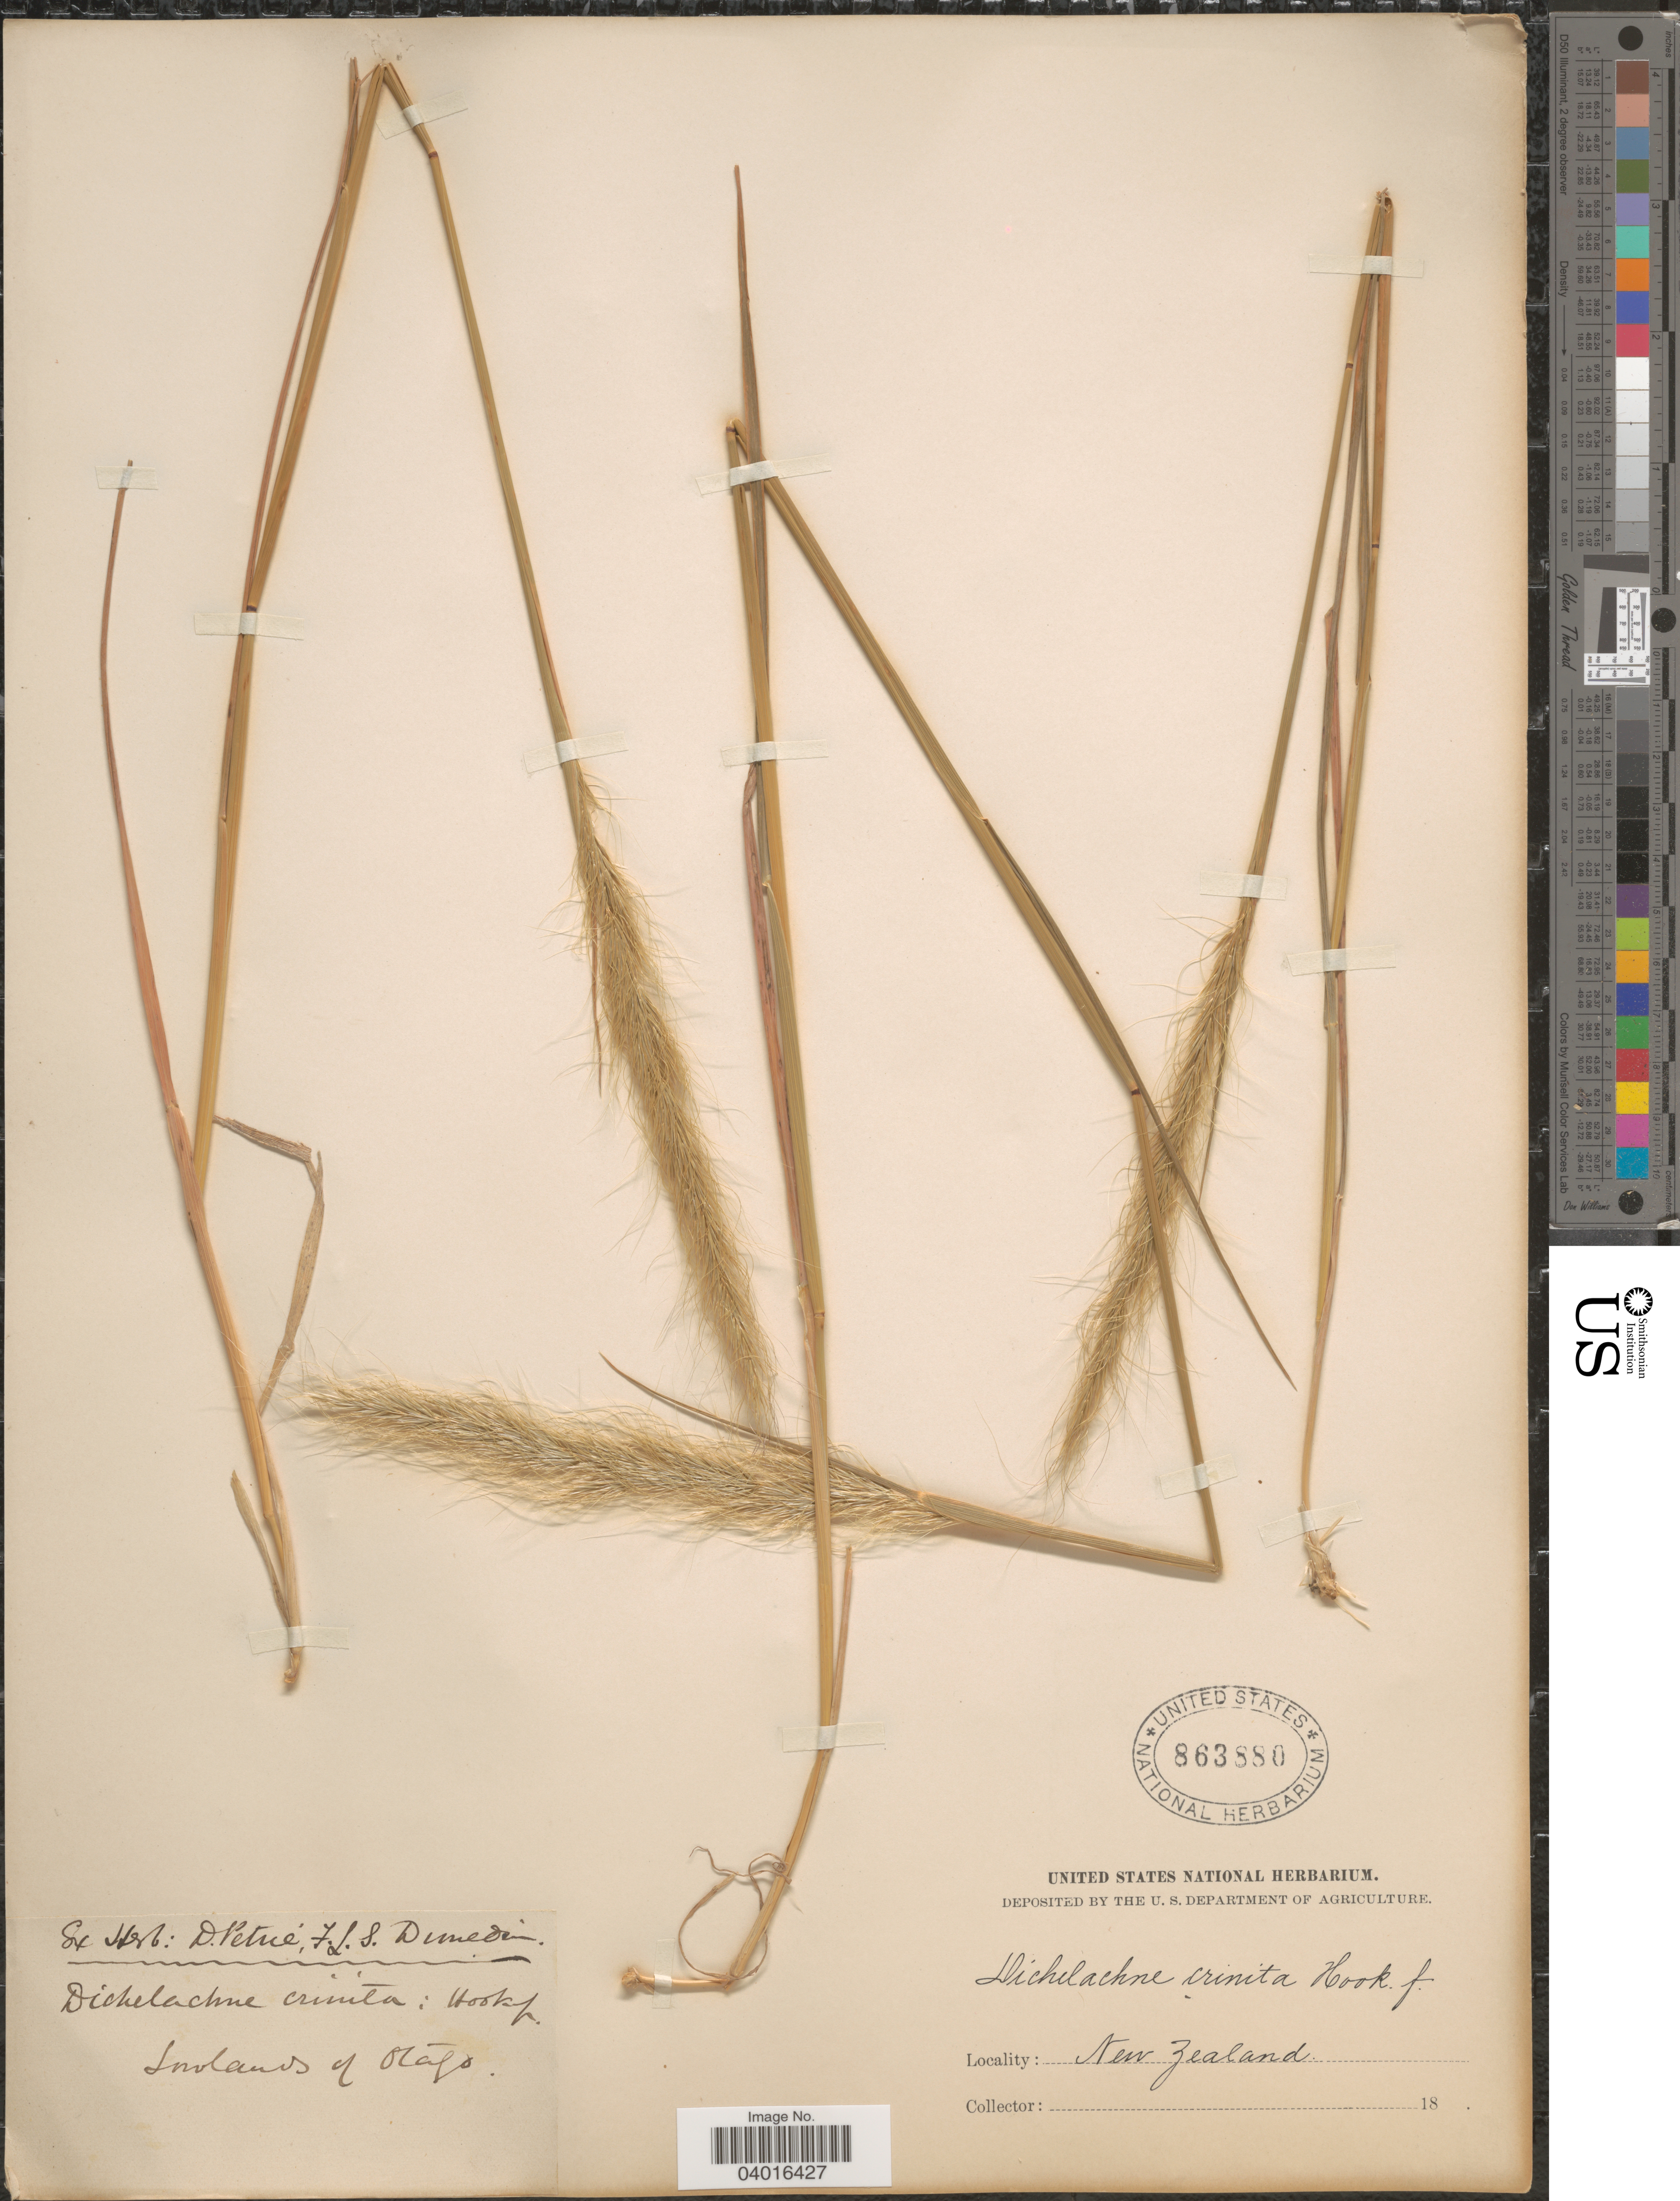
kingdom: Plantae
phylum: Tracheophyta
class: Liliopsida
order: Poales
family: Poaceae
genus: Pentapogon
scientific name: Pentapogon crinitus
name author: (L. f.) P.M. Peterson et al.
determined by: Wagner, W. L., (BOT), Smithsonian Institution - National Museum of Natural History (UNITED STATES)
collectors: Ex Herb. D. Petrie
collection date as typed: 18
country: New Zealand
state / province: Otago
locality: Lowlands of Otago.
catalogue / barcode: US 863880